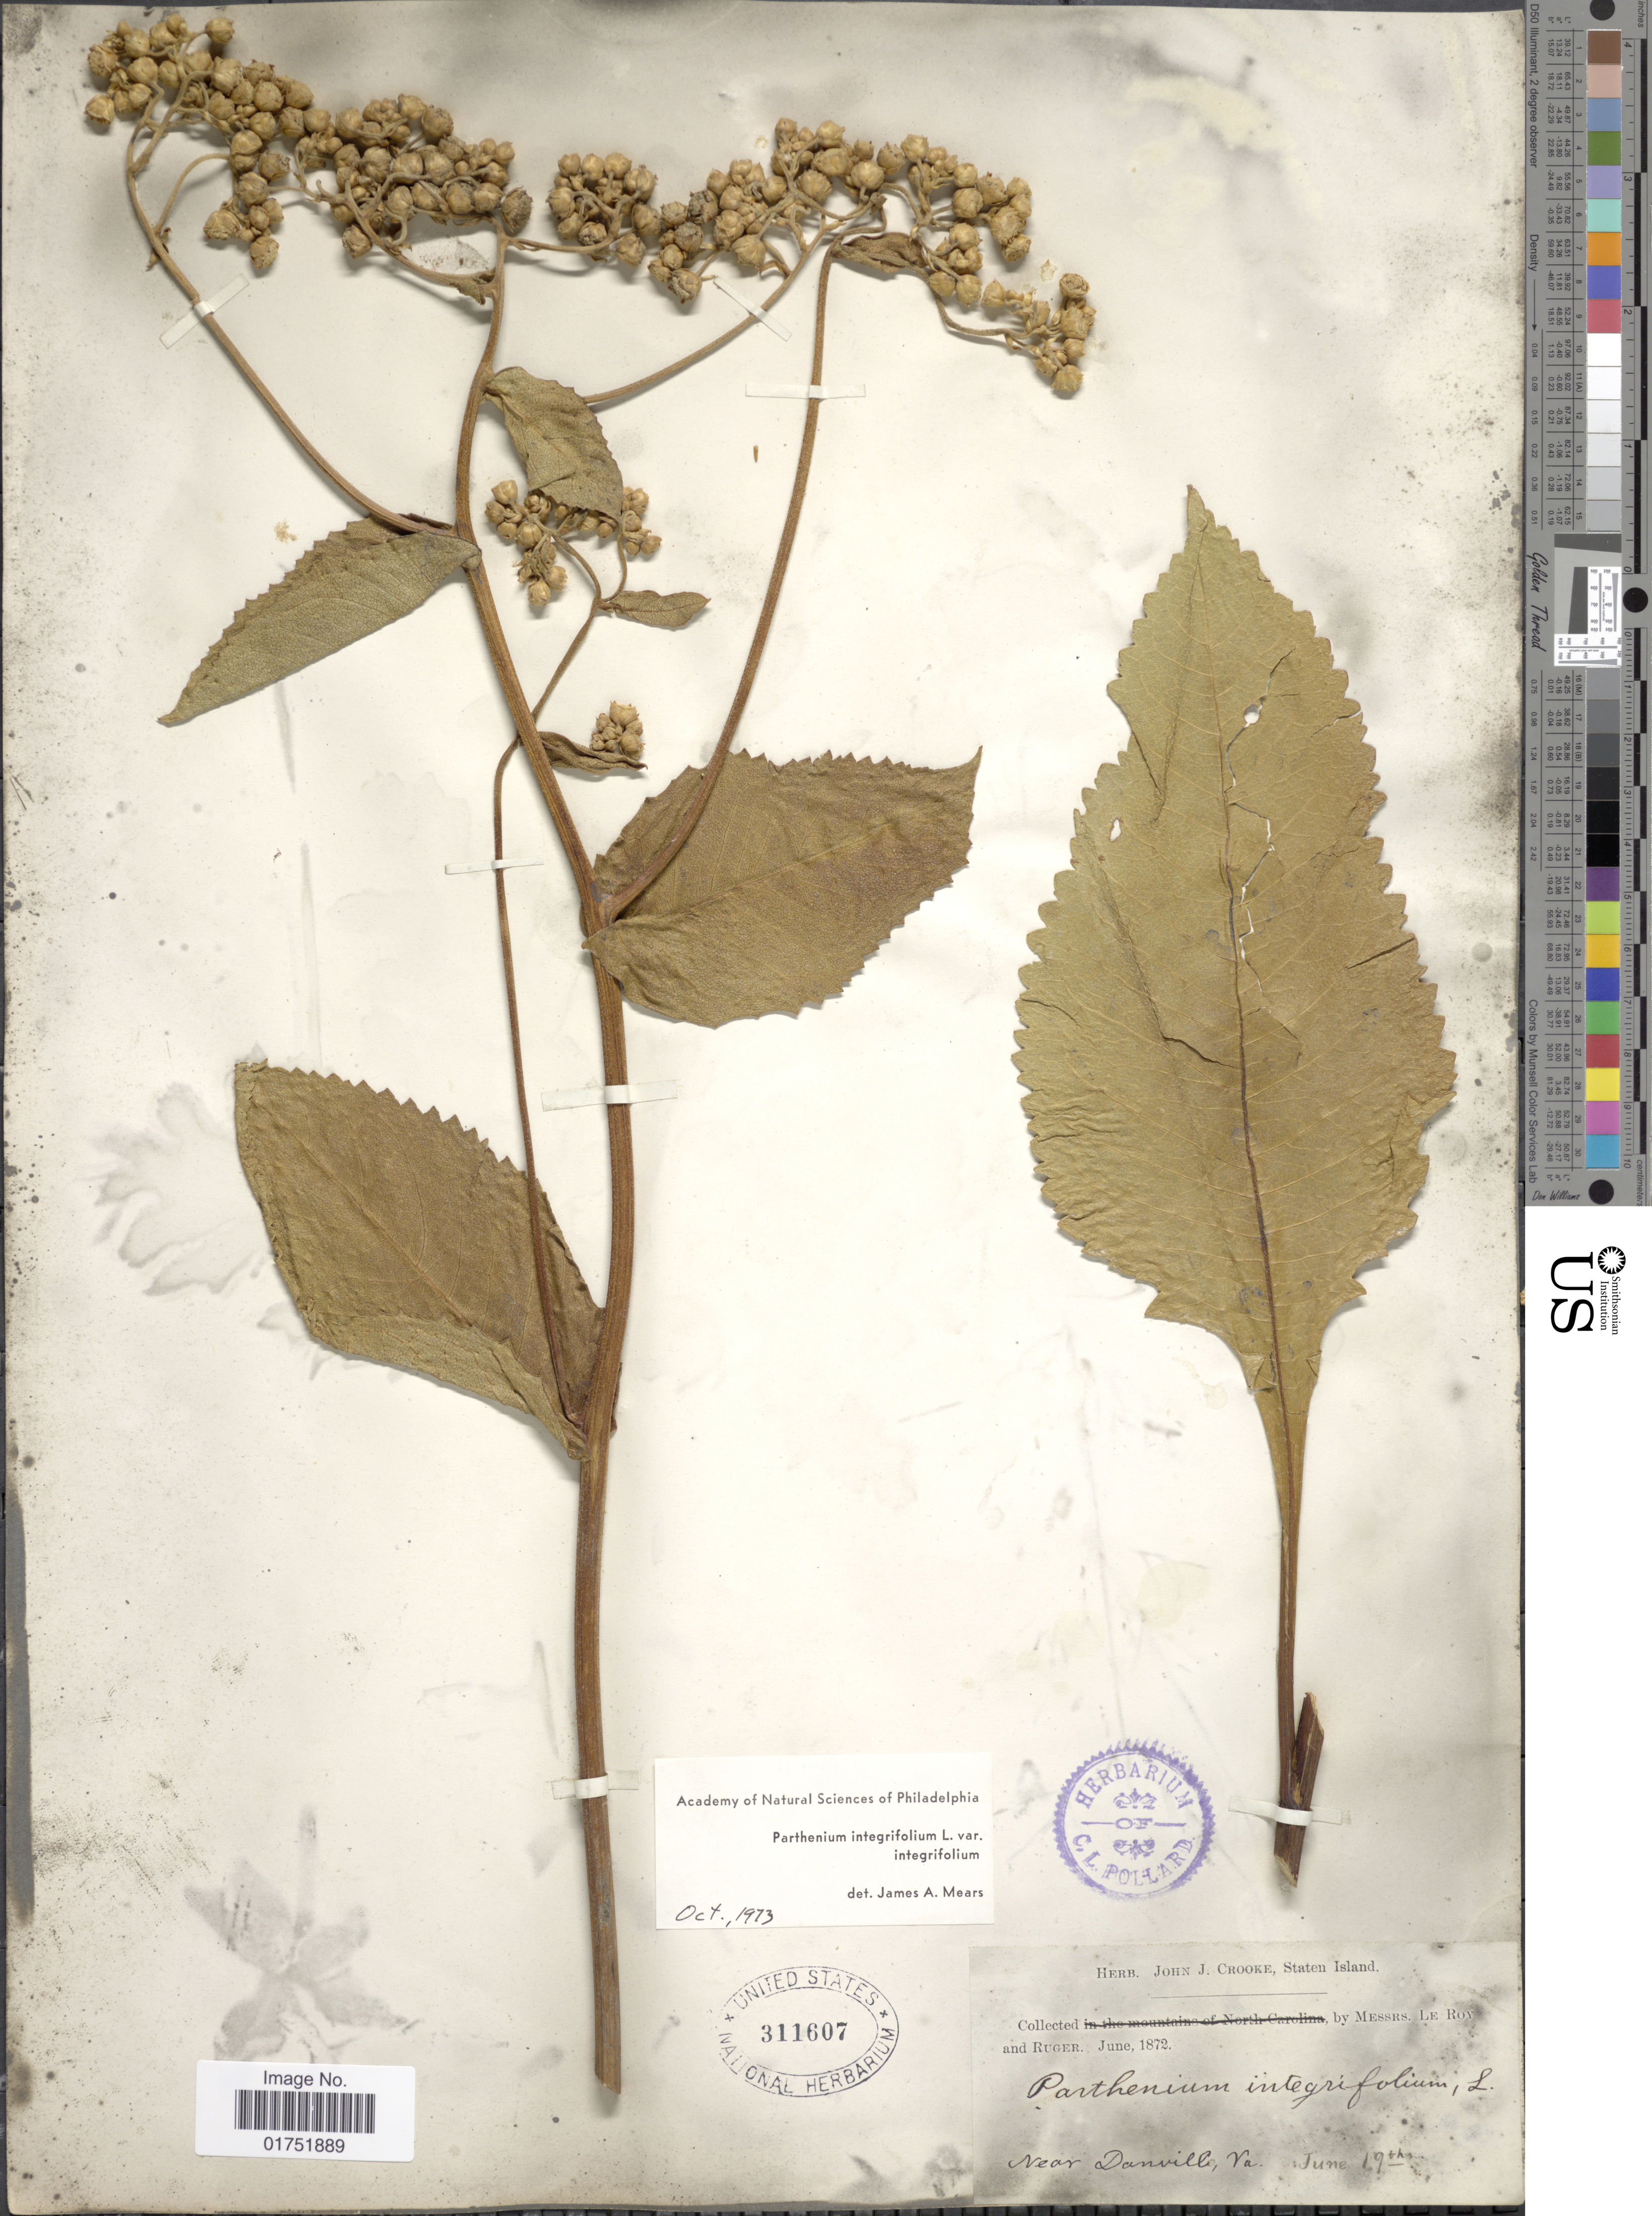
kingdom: Plantae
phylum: Tracheophyta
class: Magnoliopsida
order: Asterales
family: Asteraceae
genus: Parthenium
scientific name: Parthenium integrifolium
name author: L.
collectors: M. Le Roy & M. Ruger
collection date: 1872-06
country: United States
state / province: Virginia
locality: Near Danville, Va.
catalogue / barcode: US 311607